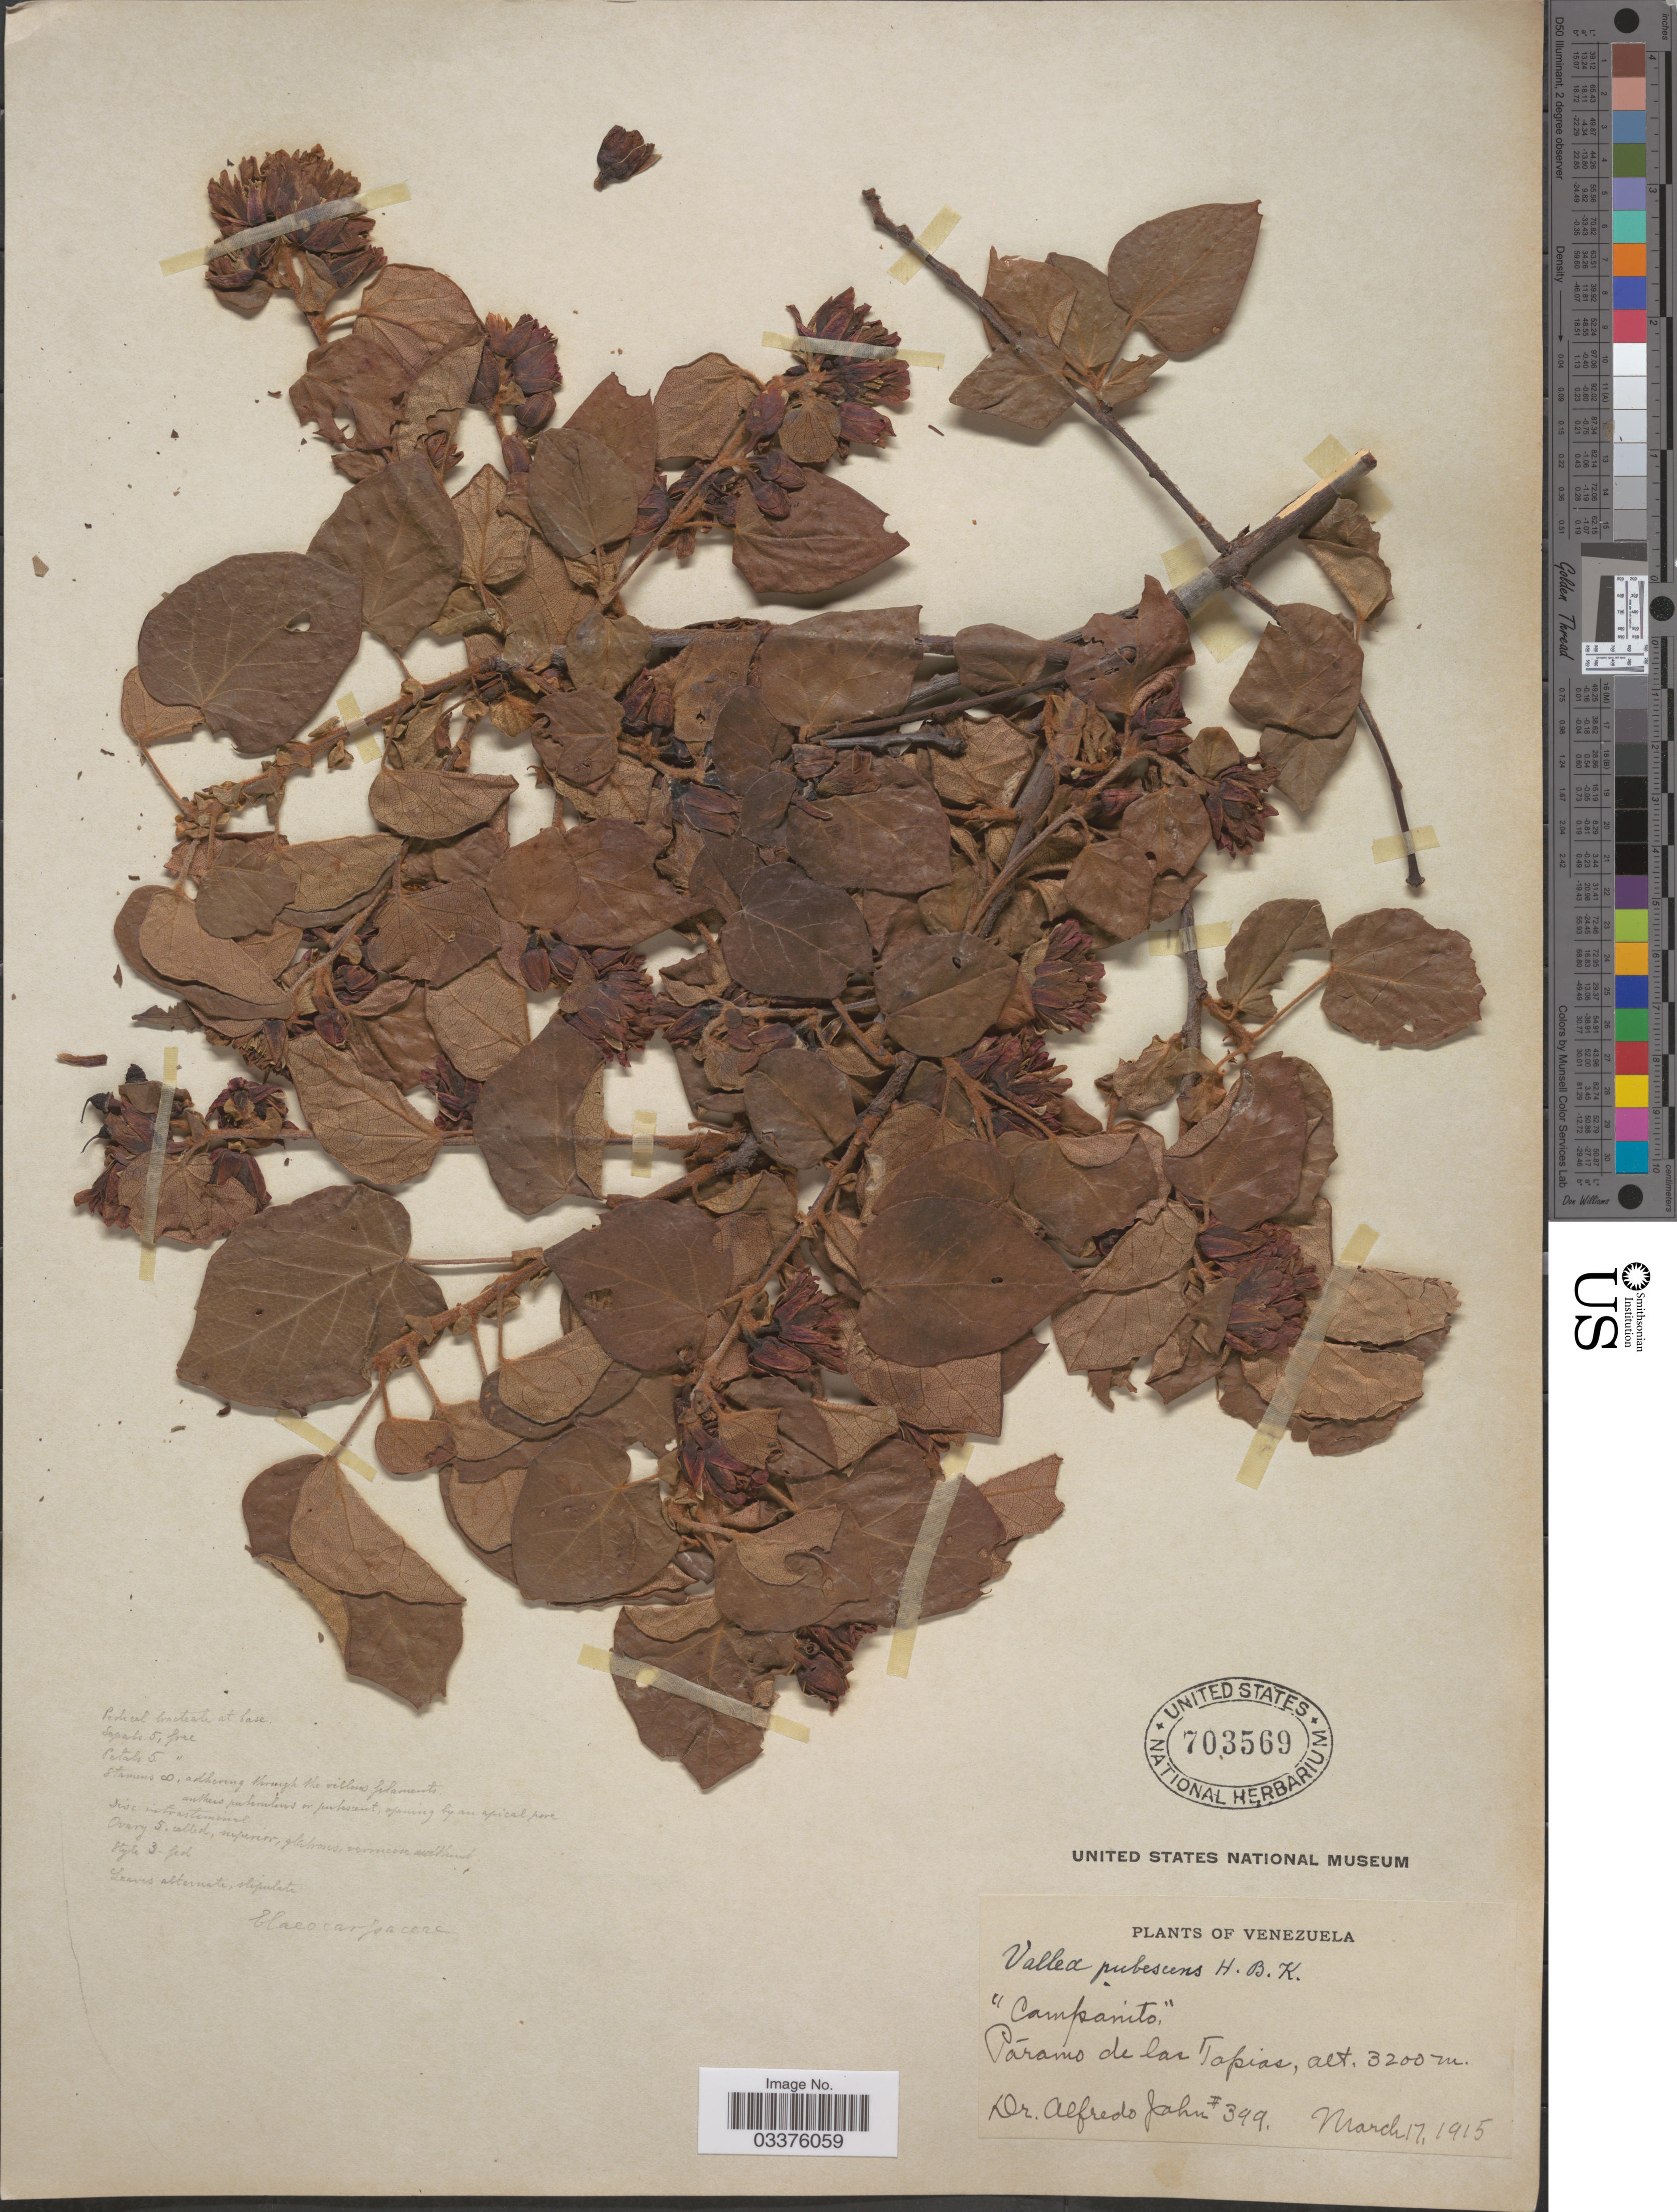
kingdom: Plantae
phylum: Tracheophyta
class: Magnoliopsida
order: Oxalidales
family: Elaeocarpaceae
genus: Vallea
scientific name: Vallea stipularis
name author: L. f.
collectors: A. Jahn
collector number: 399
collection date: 1915-03-17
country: Venezuela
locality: Páramo de las Topias.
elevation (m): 3200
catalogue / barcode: US 703569